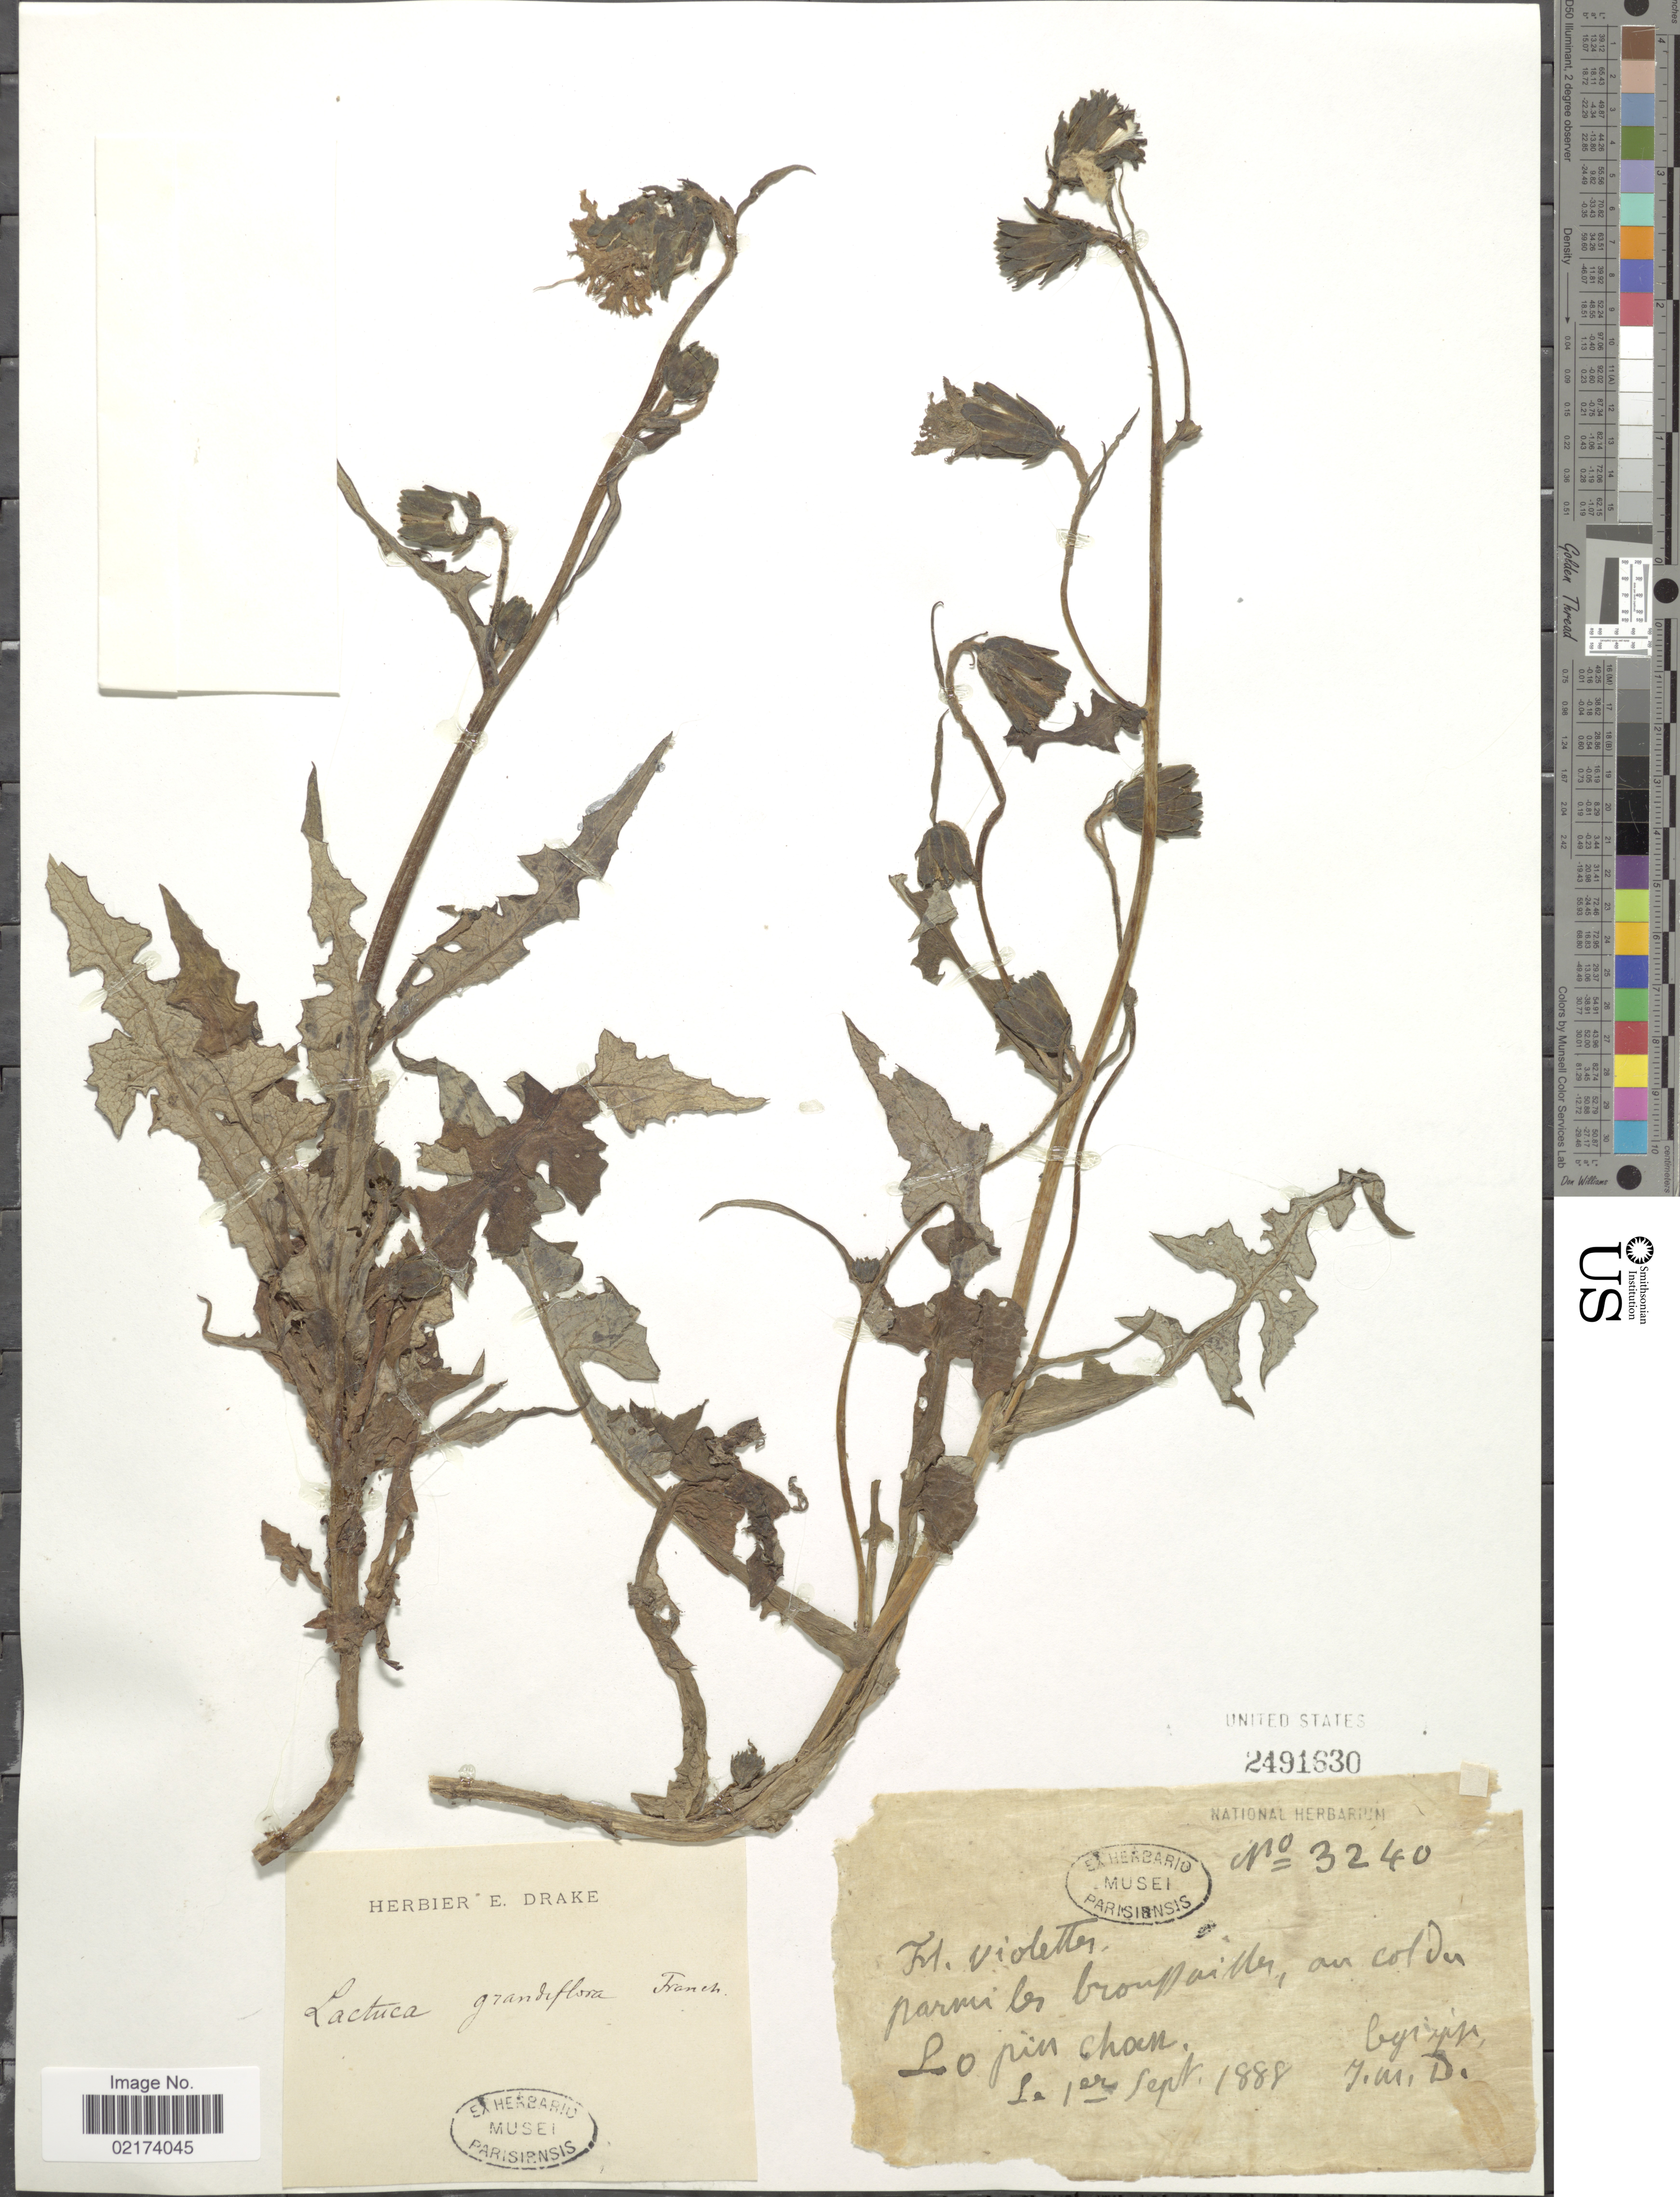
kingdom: Plantae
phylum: Tracheophyta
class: Magnoliopsida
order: Asterales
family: Asteraceae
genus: Chaetoseris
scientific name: Chaetoseris grandiflora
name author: (Franch.) C. Shih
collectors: J. M. D.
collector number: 3240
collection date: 1888-09-01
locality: Lo Pin Chock [interpreted]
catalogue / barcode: US 2491630